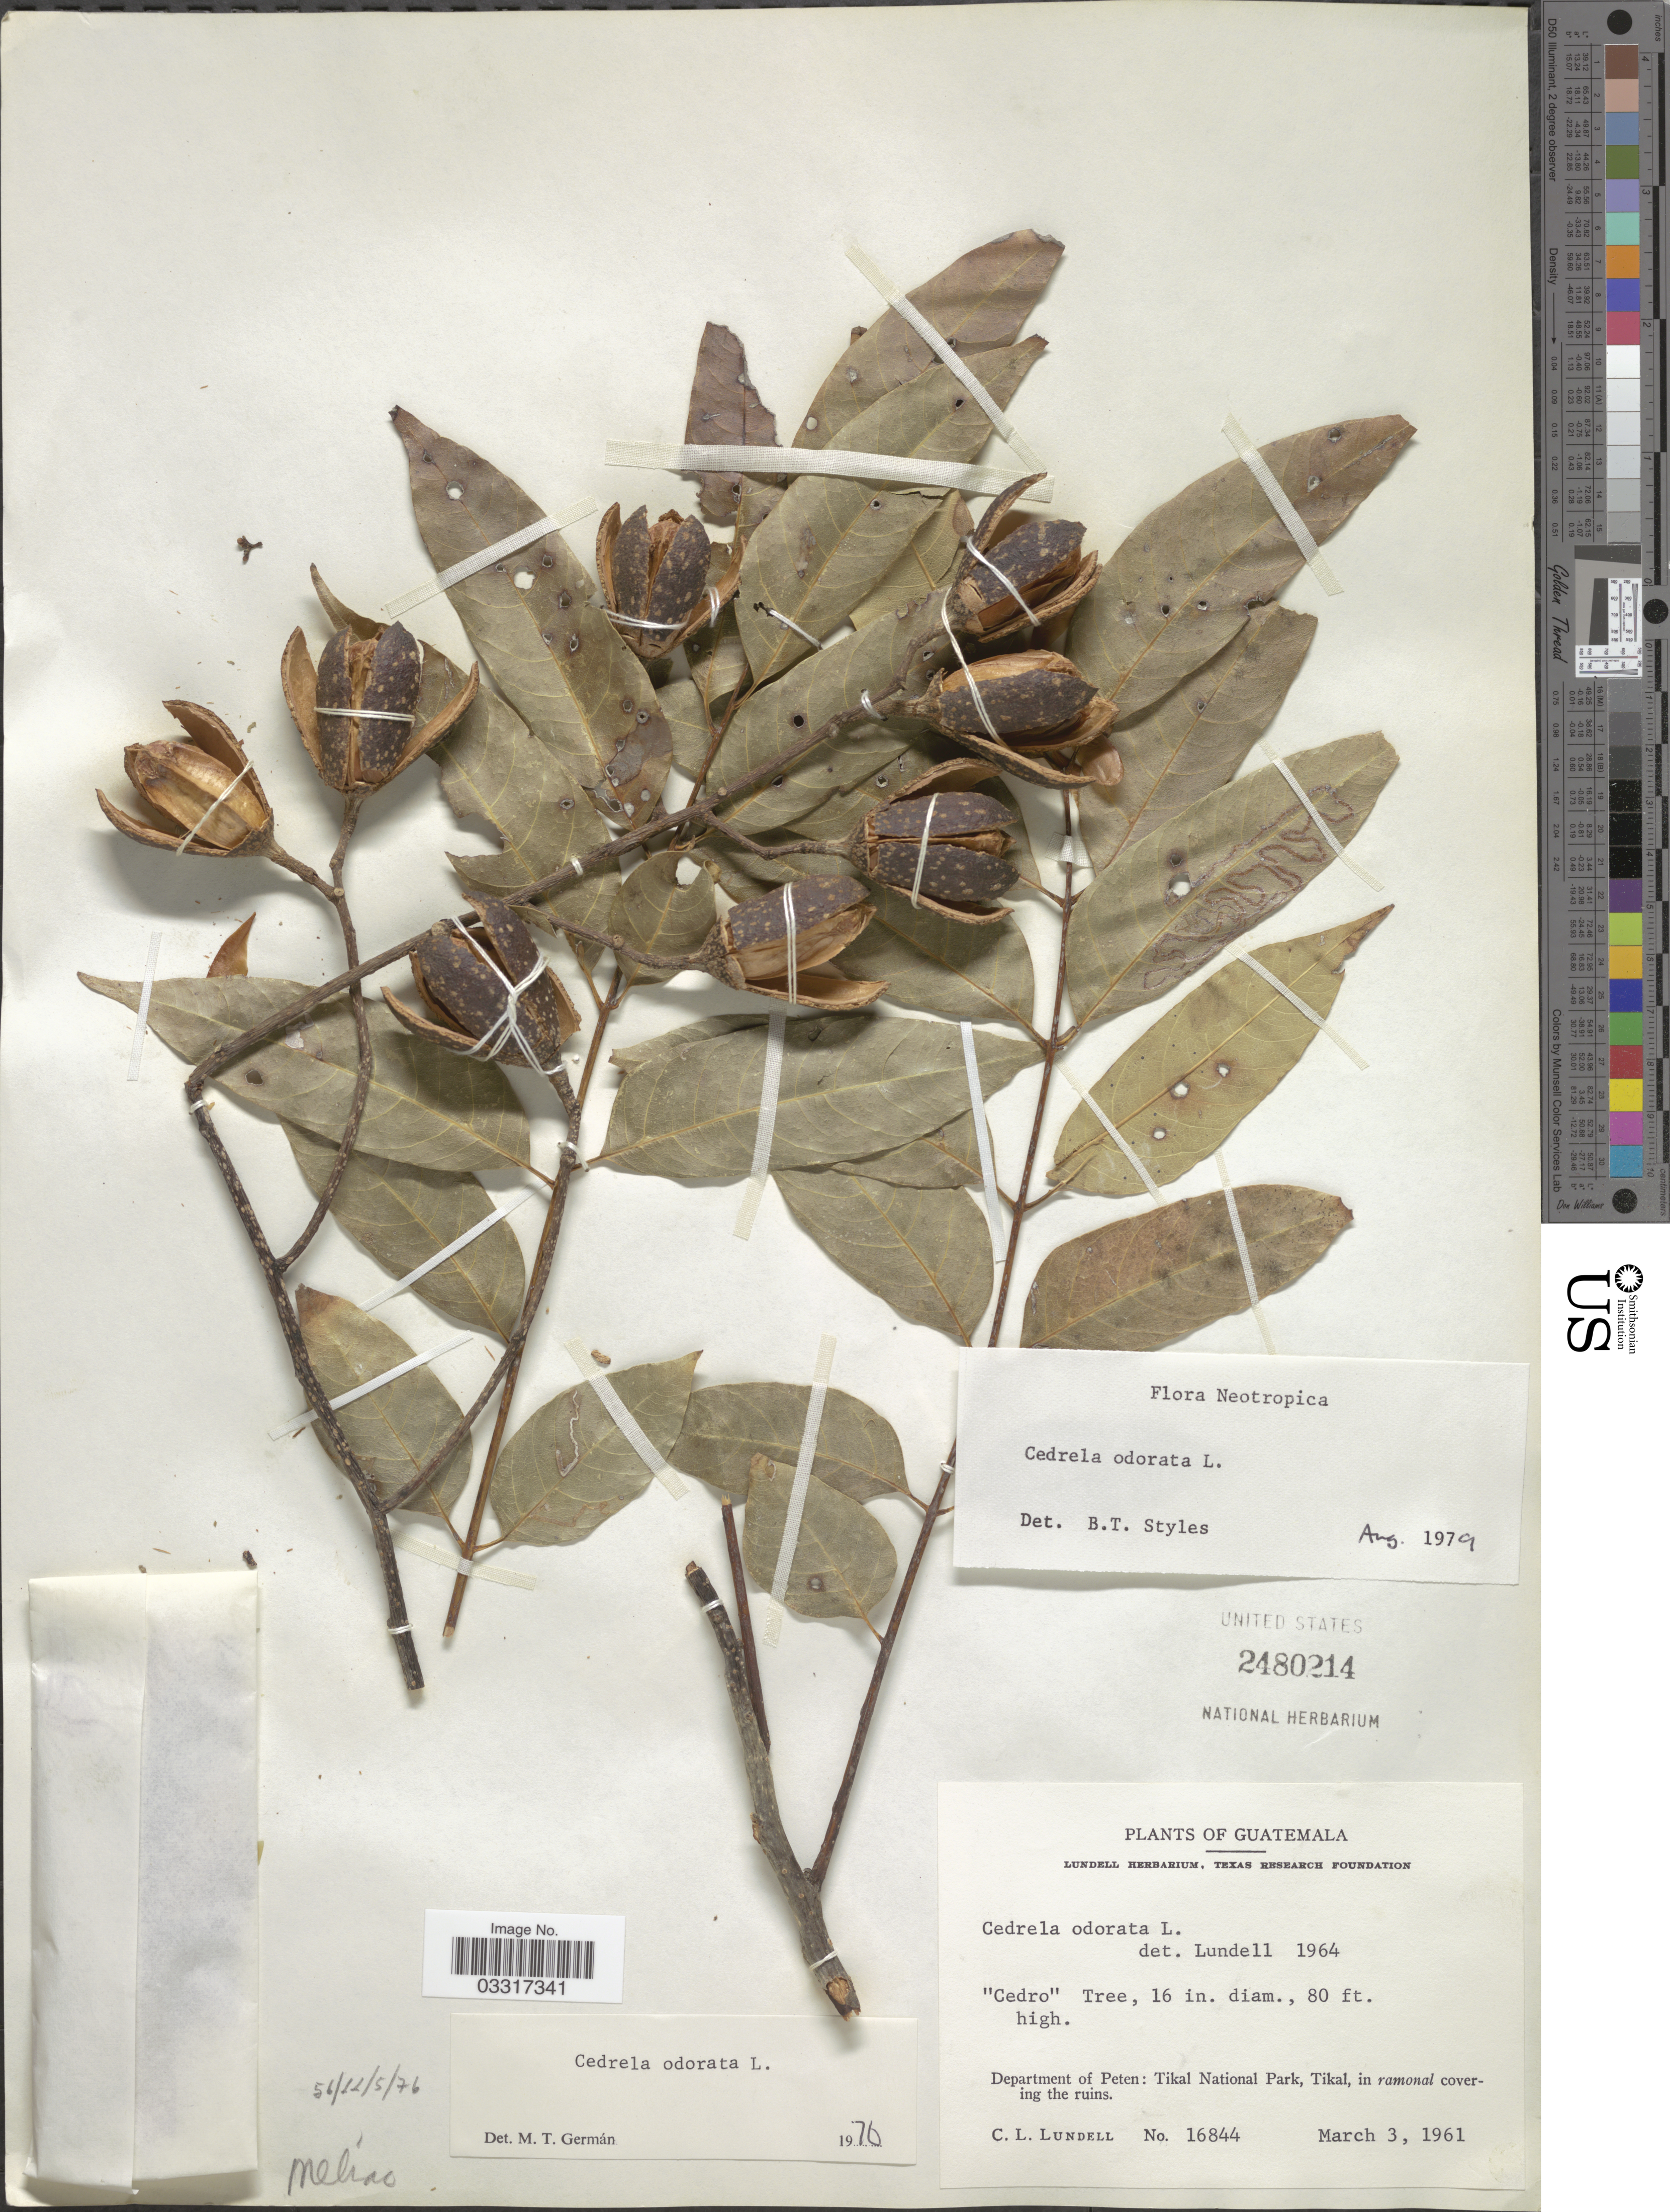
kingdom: Plantae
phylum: Tracheophyta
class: Magnoliopsida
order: Sapindales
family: Meliaceae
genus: Cedrela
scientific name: Cedrela odorata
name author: L.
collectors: C. L. Lundell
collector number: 16844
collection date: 1961-03-03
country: Guatemala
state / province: El Petén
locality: Department of Peten: Tikal National Park, Tikal in ramonal covering the ruins.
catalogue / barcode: US 2480214